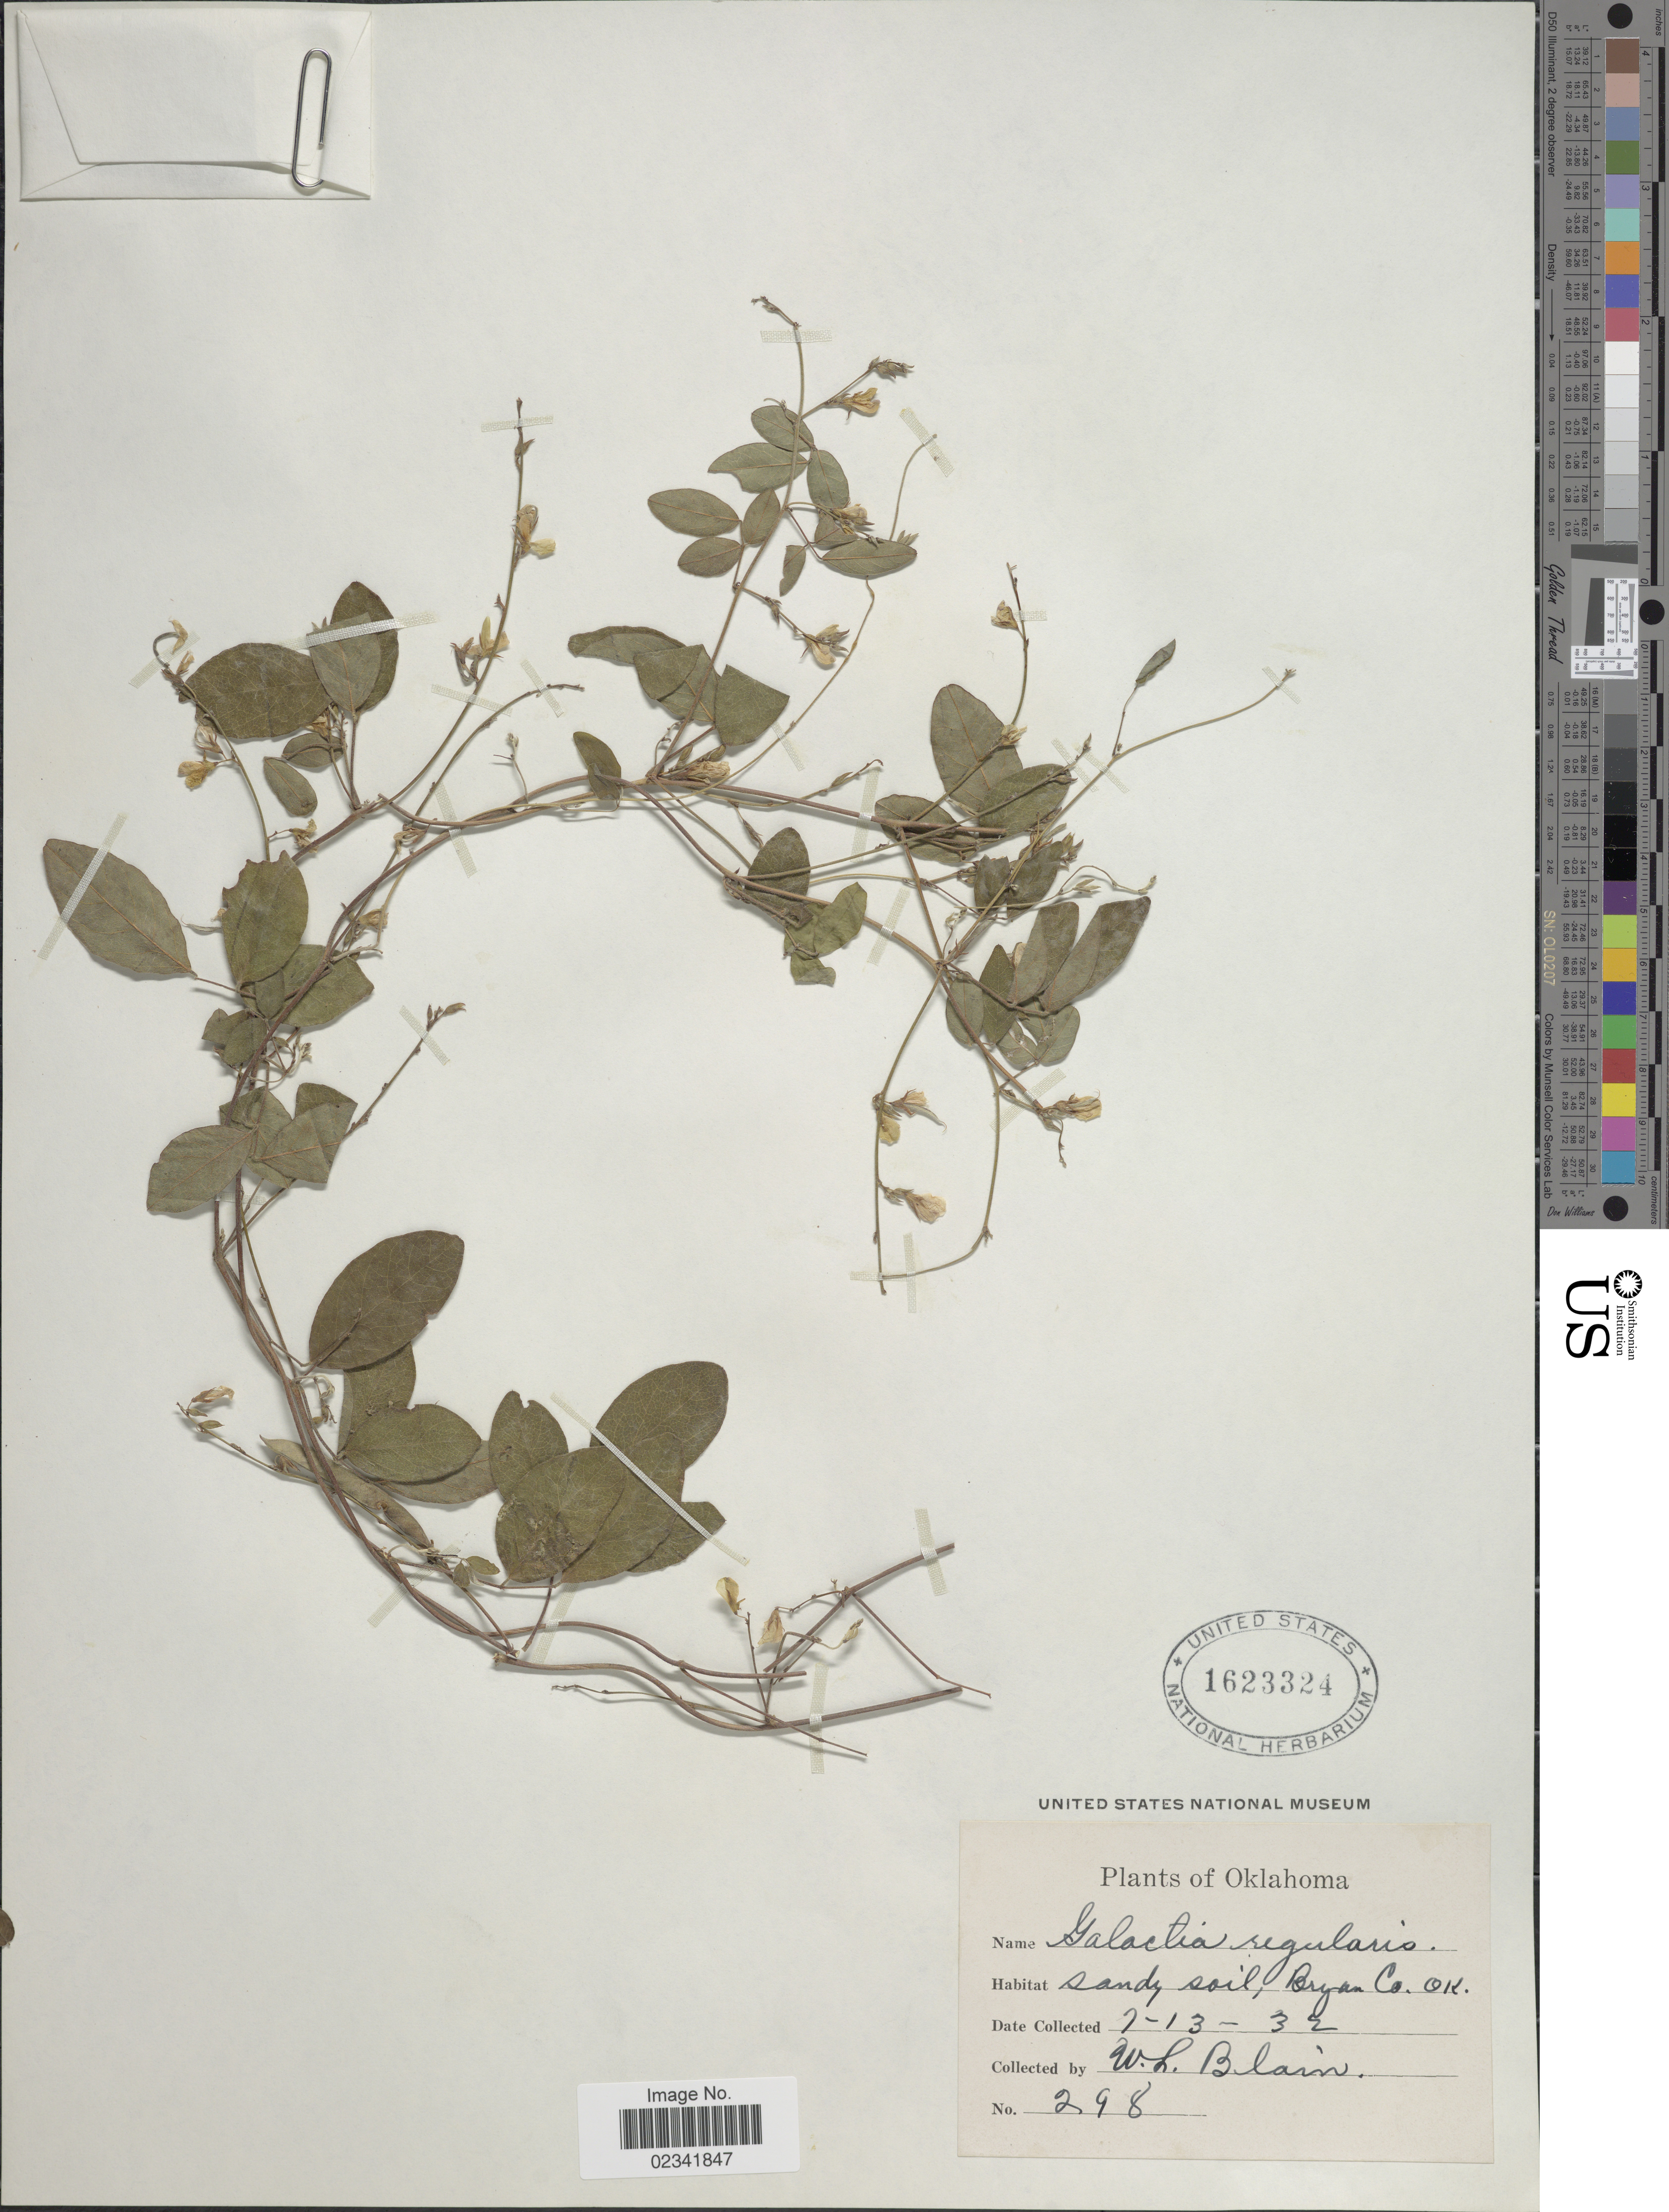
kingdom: Plantae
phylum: Tracheophyta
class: Magnoliopsida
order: Fabales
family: Fabaceae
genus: Galactia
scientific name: Galactia volubilis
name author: (L.) Britton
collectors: W. Blain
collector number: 298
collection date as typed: Transcribed d/m/y: 13/7/32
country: United States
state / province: Oklahoma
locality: Bryan Co., Ok.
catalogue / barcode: US 1623324